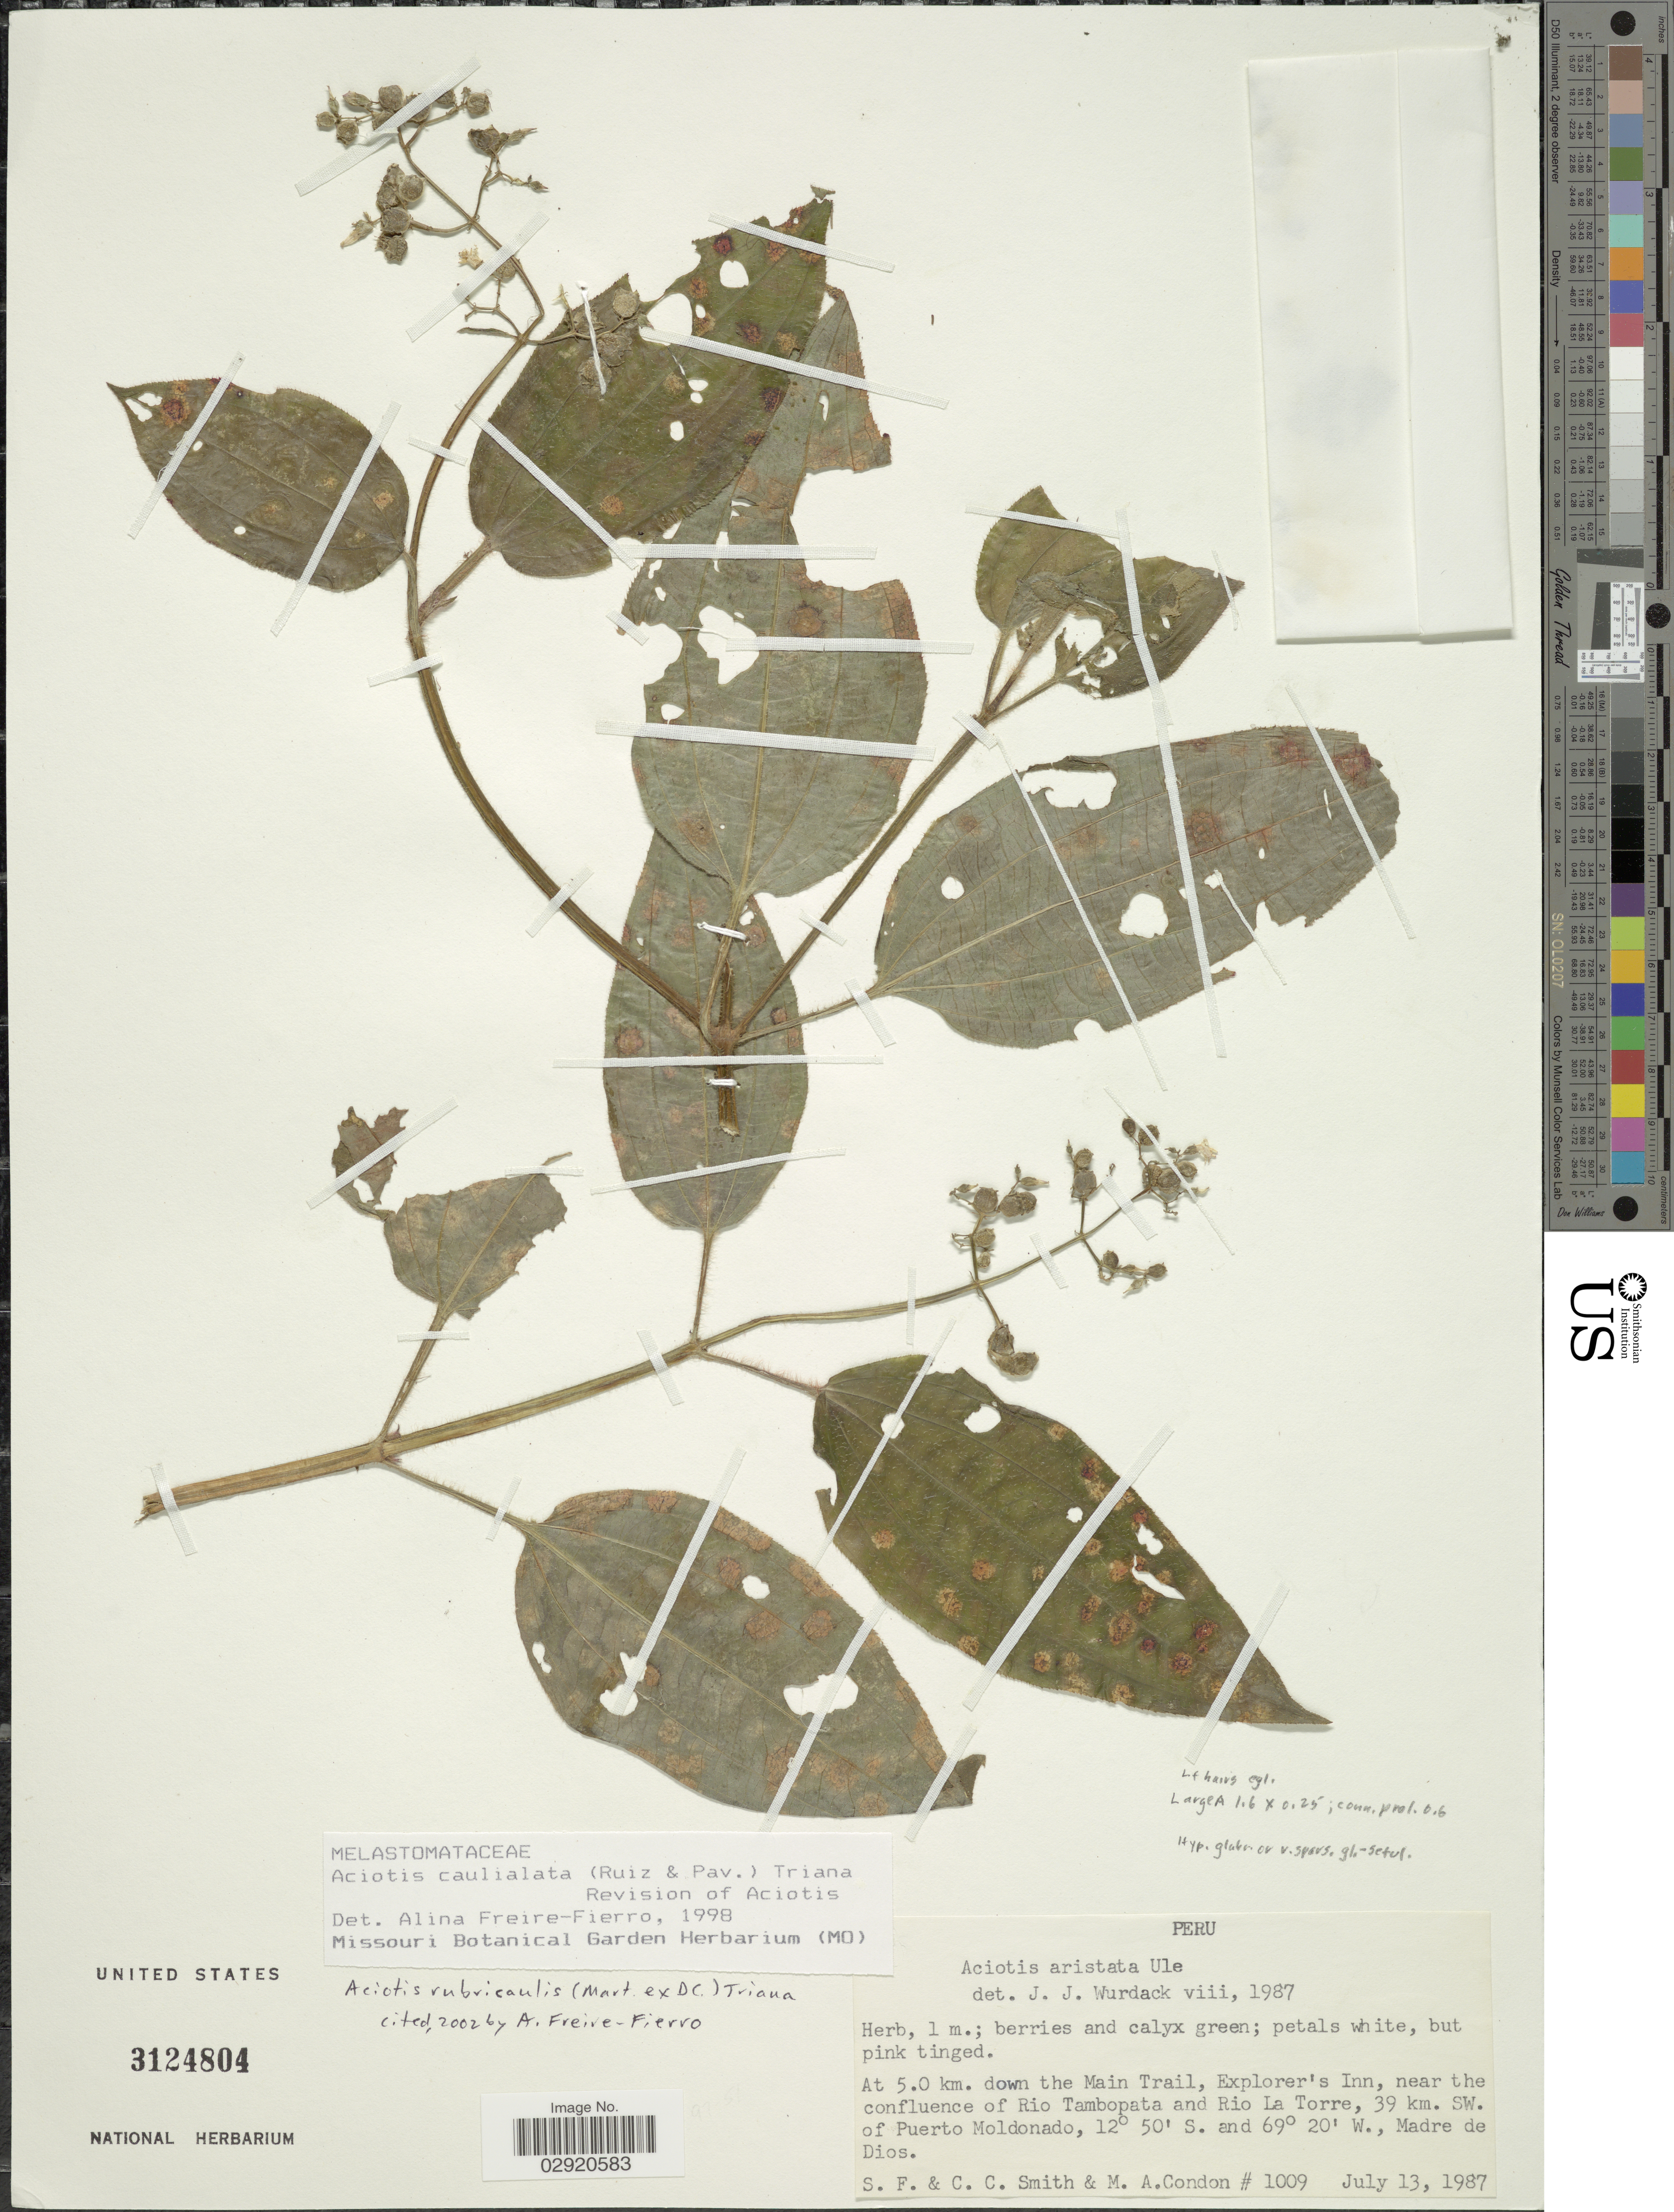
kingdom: Plantae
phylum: Tracheophyta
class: Magnoliopsida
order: Myrtales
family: Melastomataceae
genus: Aciotis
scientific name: Aciotis rubricaulis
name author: (Mart. ex DC.) Triana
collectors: S.F. Smith, C. C. Smith & M. Condon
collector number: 1009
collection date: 1987-07-13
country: Peru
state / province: Madre de Dios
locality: At 5.0 km. down the Main Trail, Explorer's Inn, near the confluence of Rio Tambopata and Rio La Torre, 39 km. SW. of Puerto Moldonado.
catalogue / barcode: US 3124804